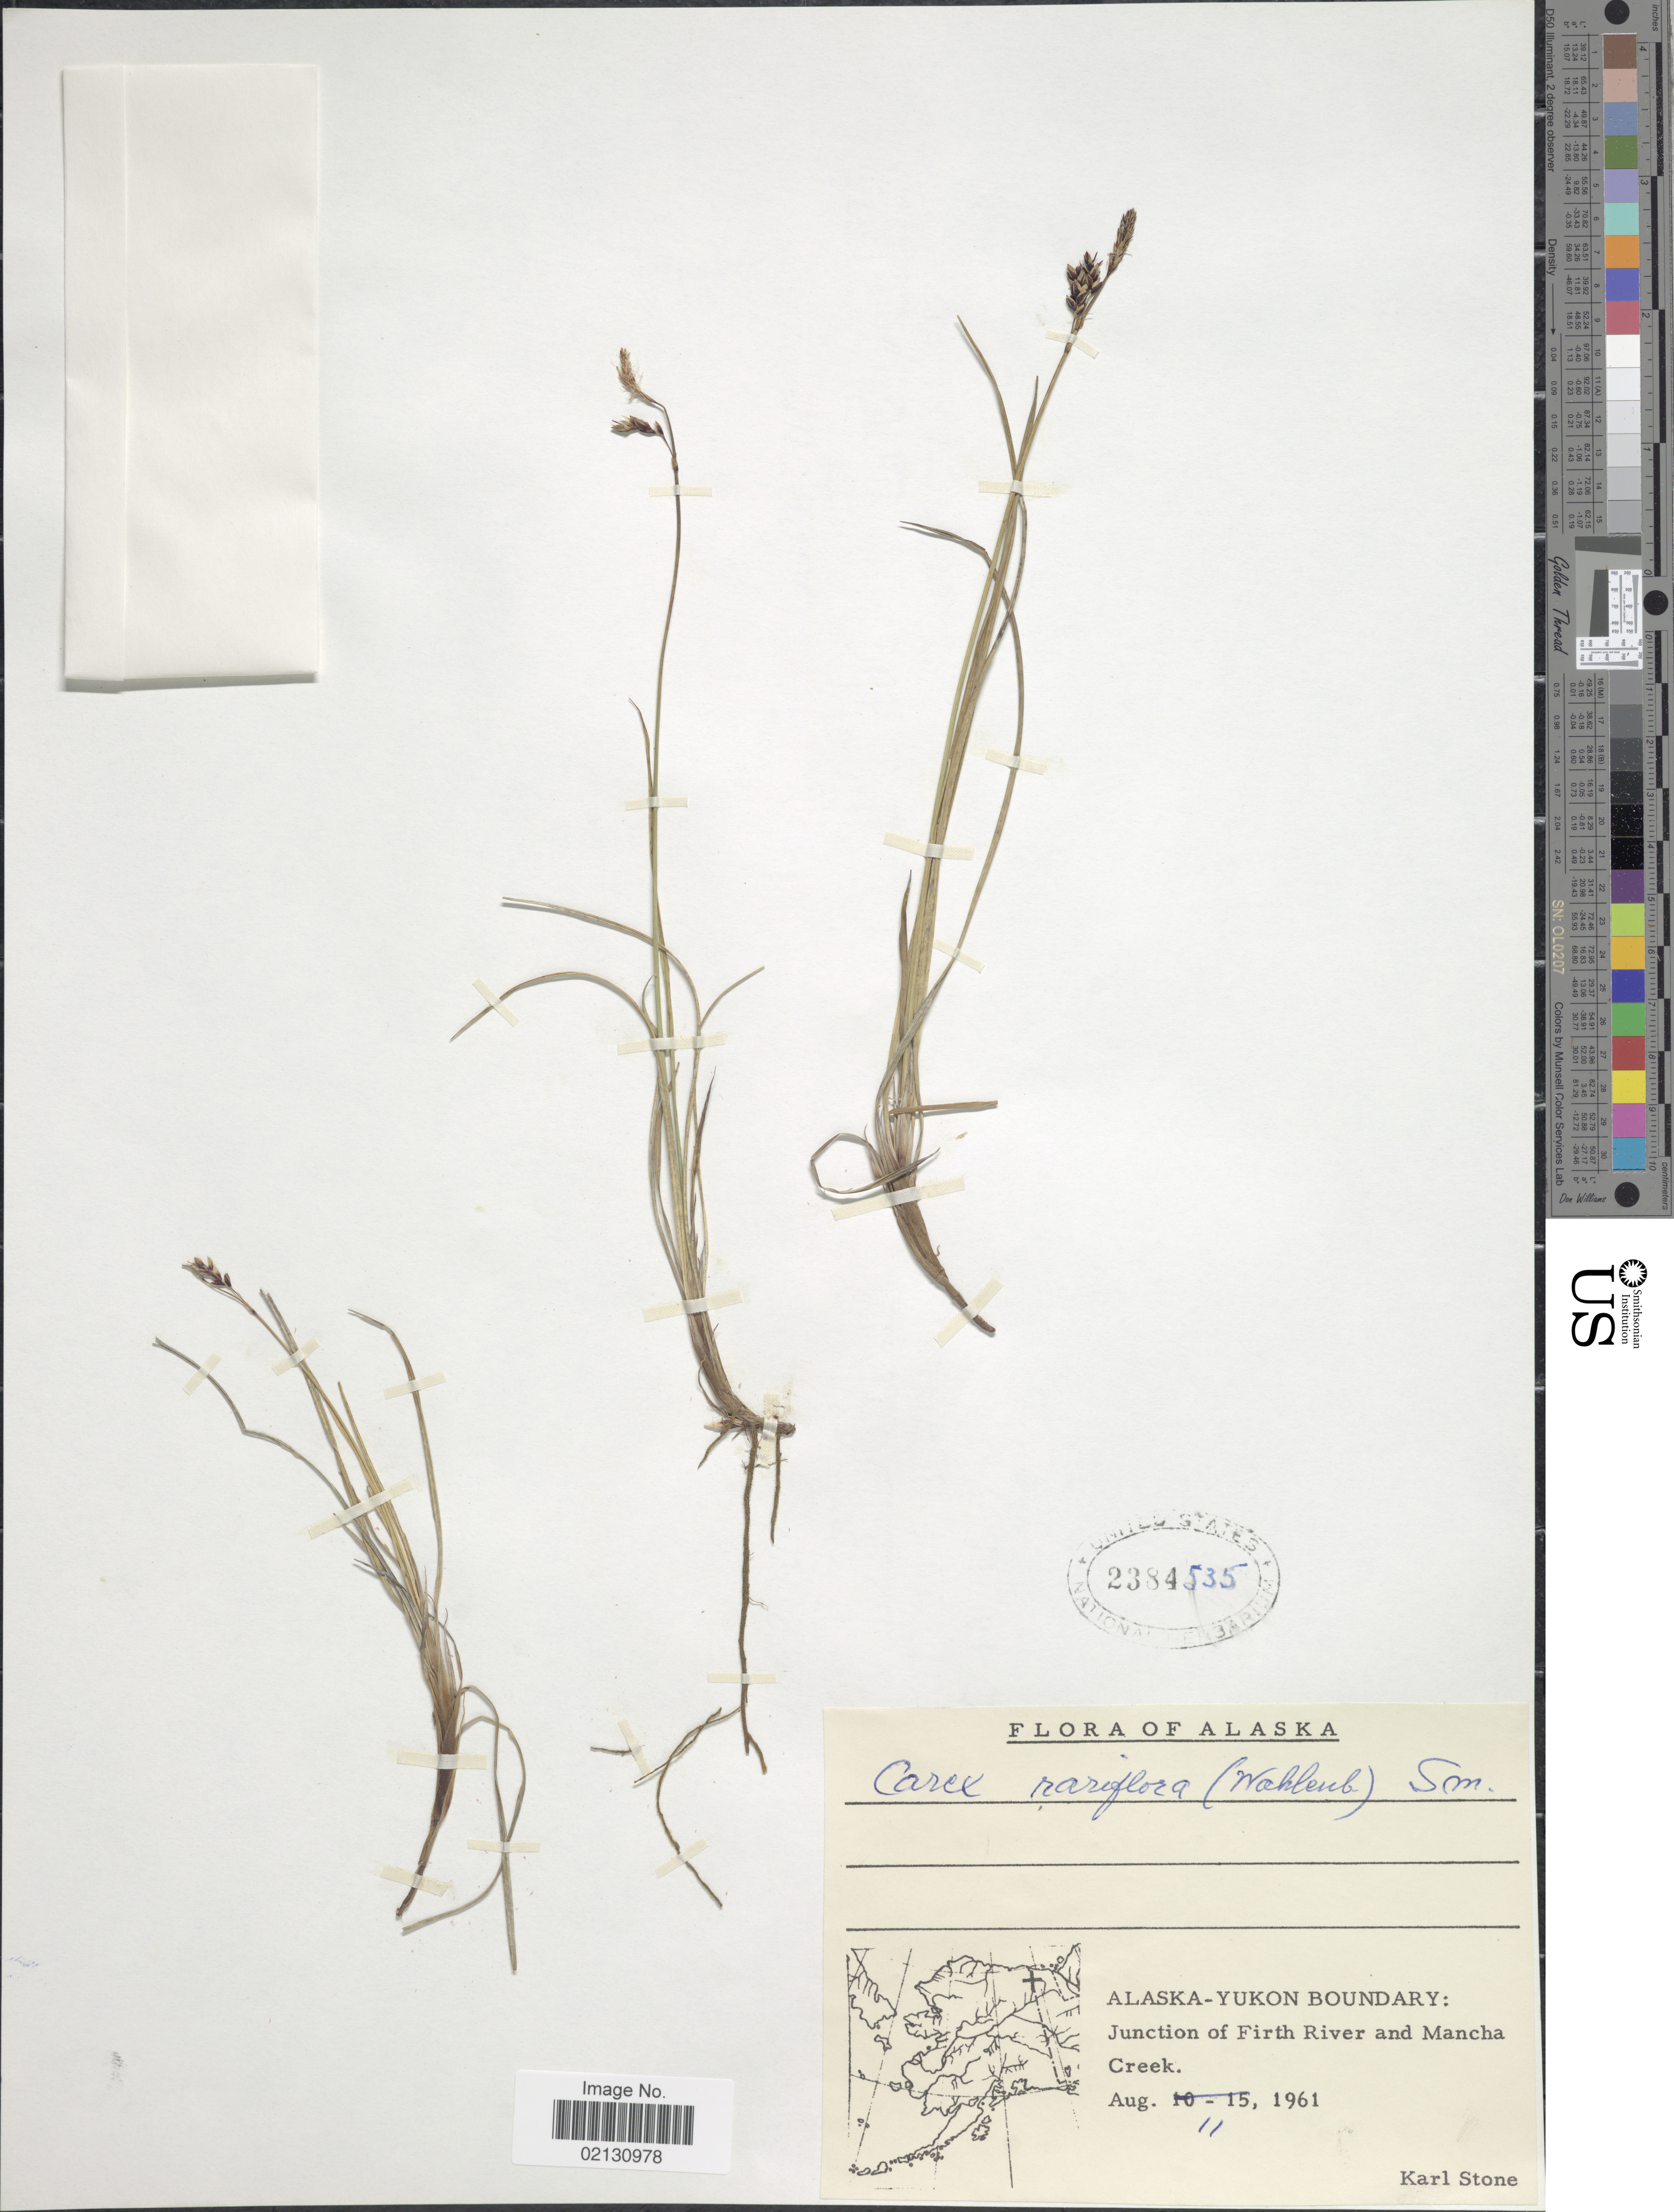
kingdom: Plantae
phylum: Tracheophyta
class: Liliopsida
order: Poales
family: Cyperaceae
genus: Carex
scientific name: Carex rariflora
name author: (Wahlenb.) Sm.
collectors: K. Stone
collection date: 1961-08-11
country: United States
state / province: Alaska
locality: Alaska-Yukon Boundary: Junction of Firth River and Mancha Creek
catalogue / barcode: US 2384535